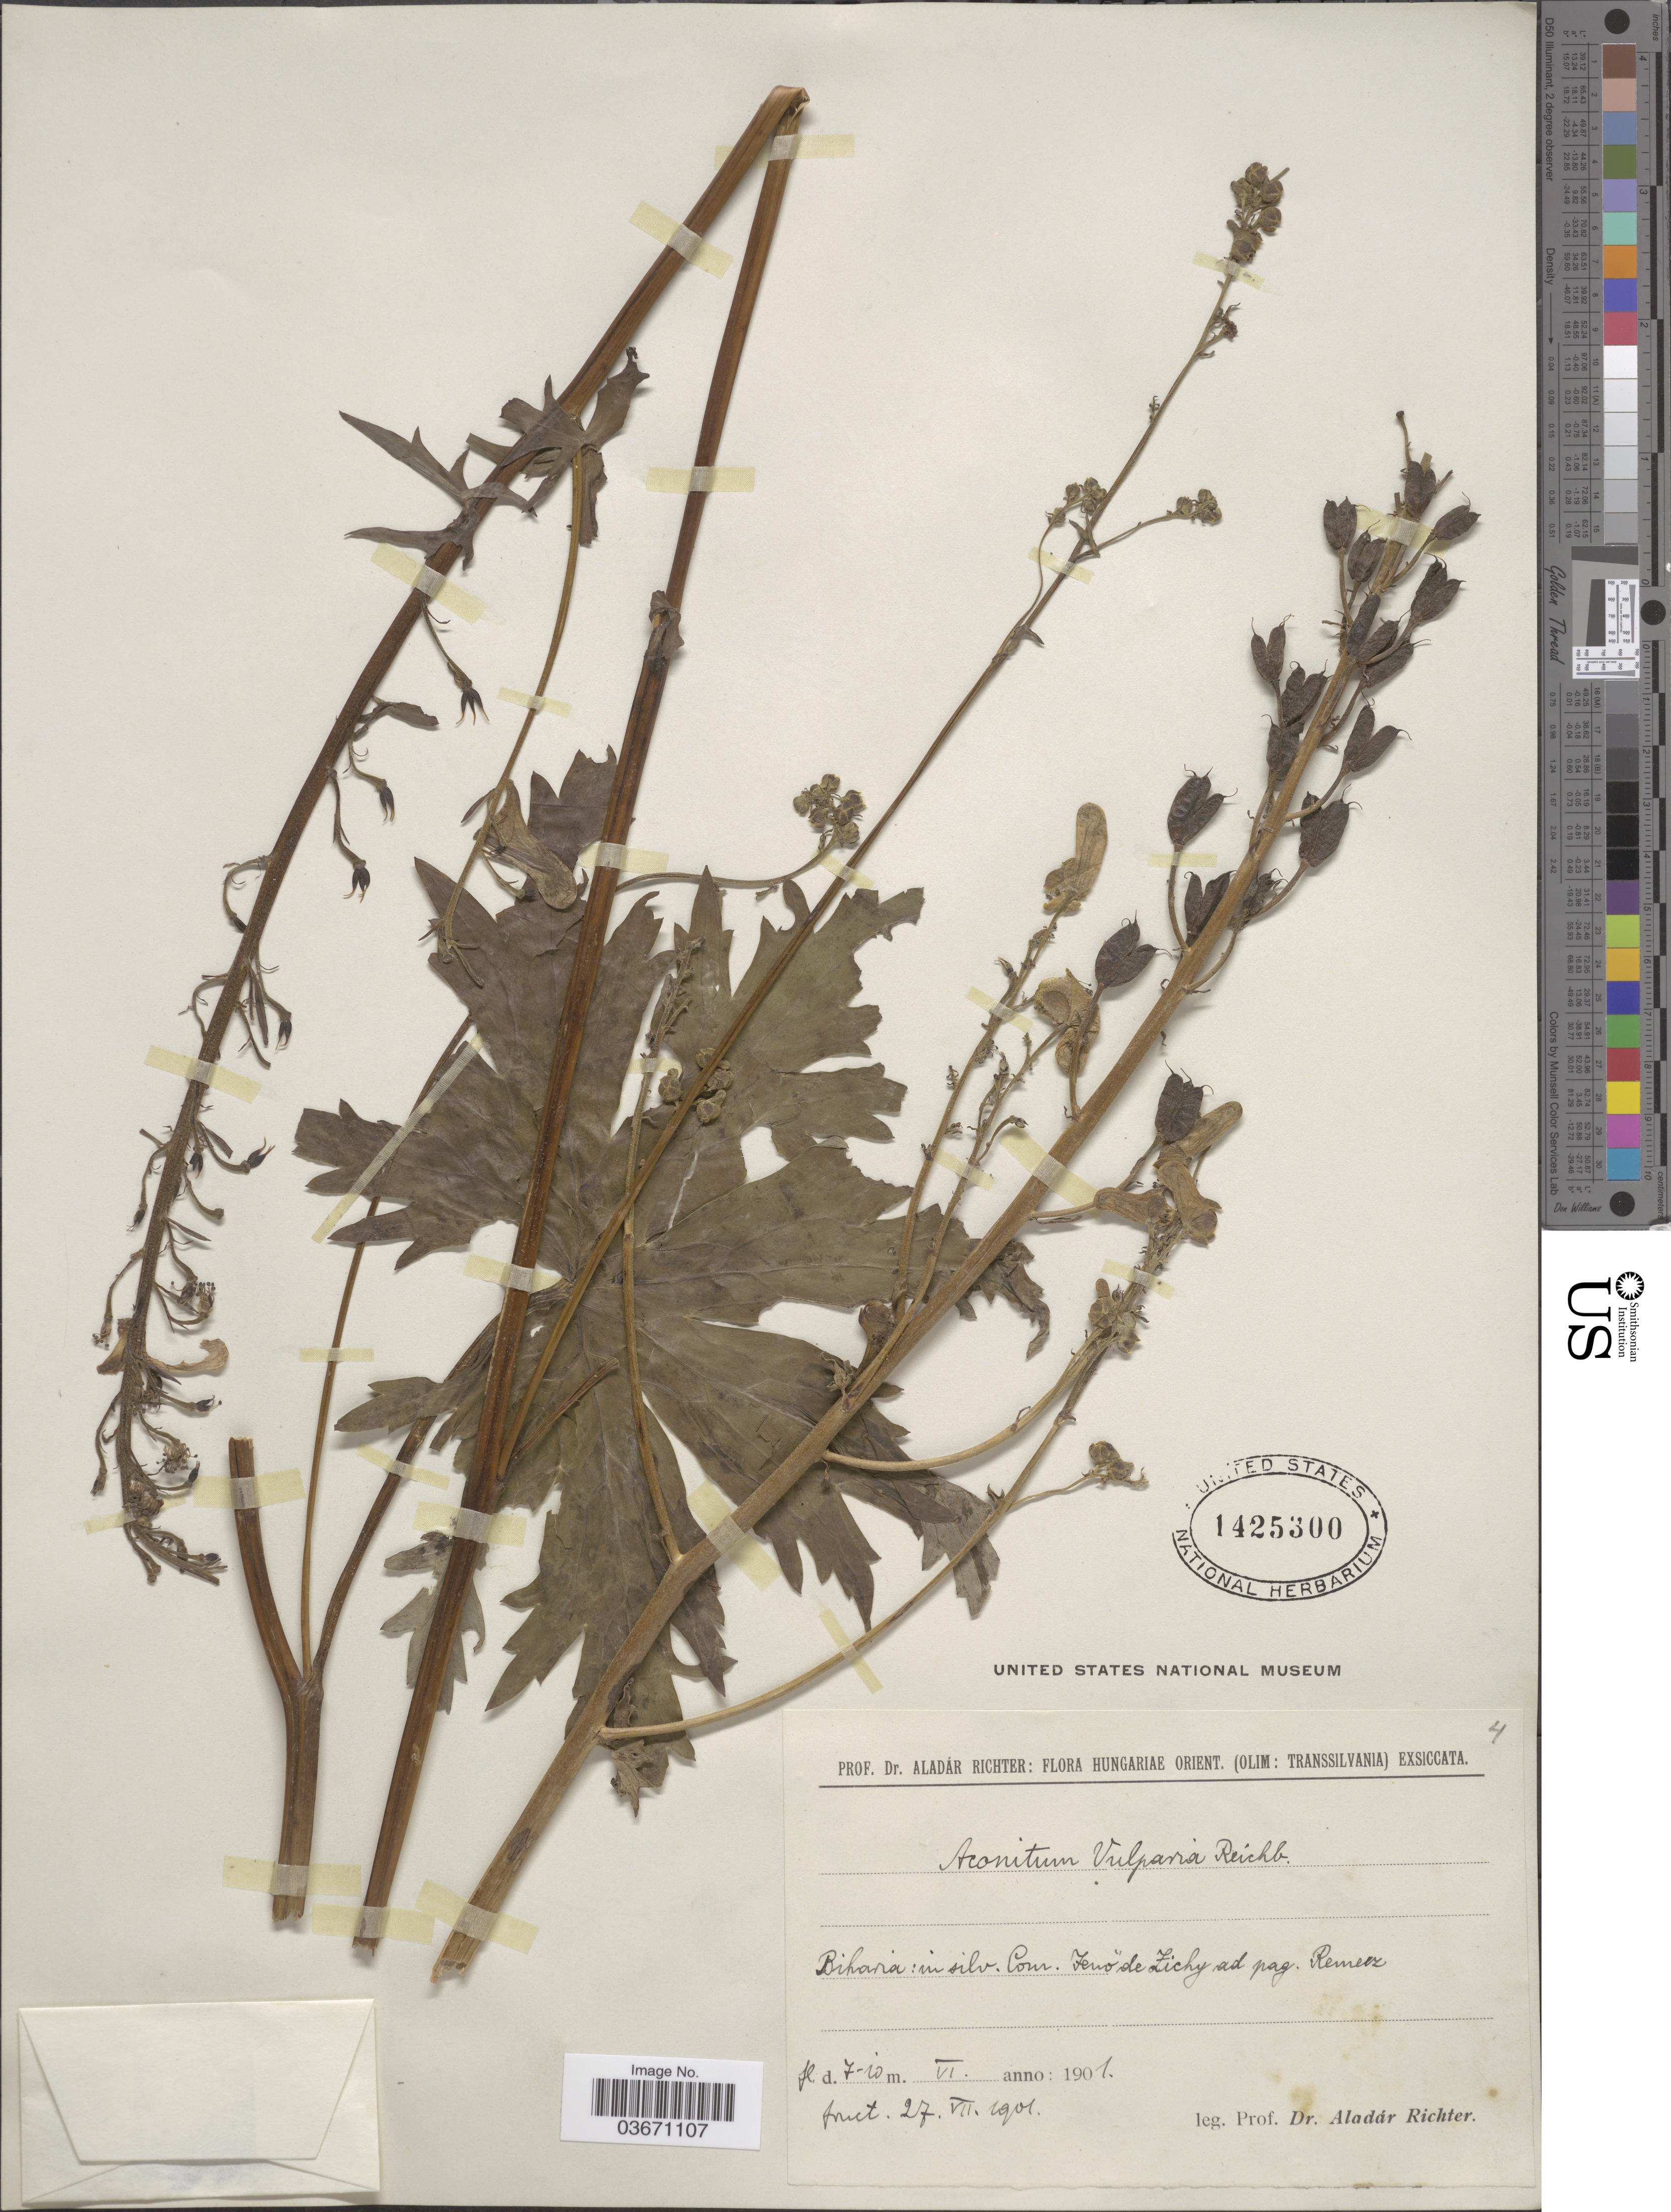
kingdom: Plantae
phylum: Tracheophyta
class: Magnoliopsida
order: Ranunculales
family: Ranunculaceae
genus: Aconitum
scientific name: Aconitum vulparia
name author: Rchb.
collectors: A. Richter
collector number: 4?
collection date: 1901-06-07/1901-06-10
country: Hungary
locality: Hungariæ Orient. (Olim: Transsilvania). Biharia: in silv. Com. Tenö de Zichy ad pag. Remez.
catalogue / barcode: US 1425300